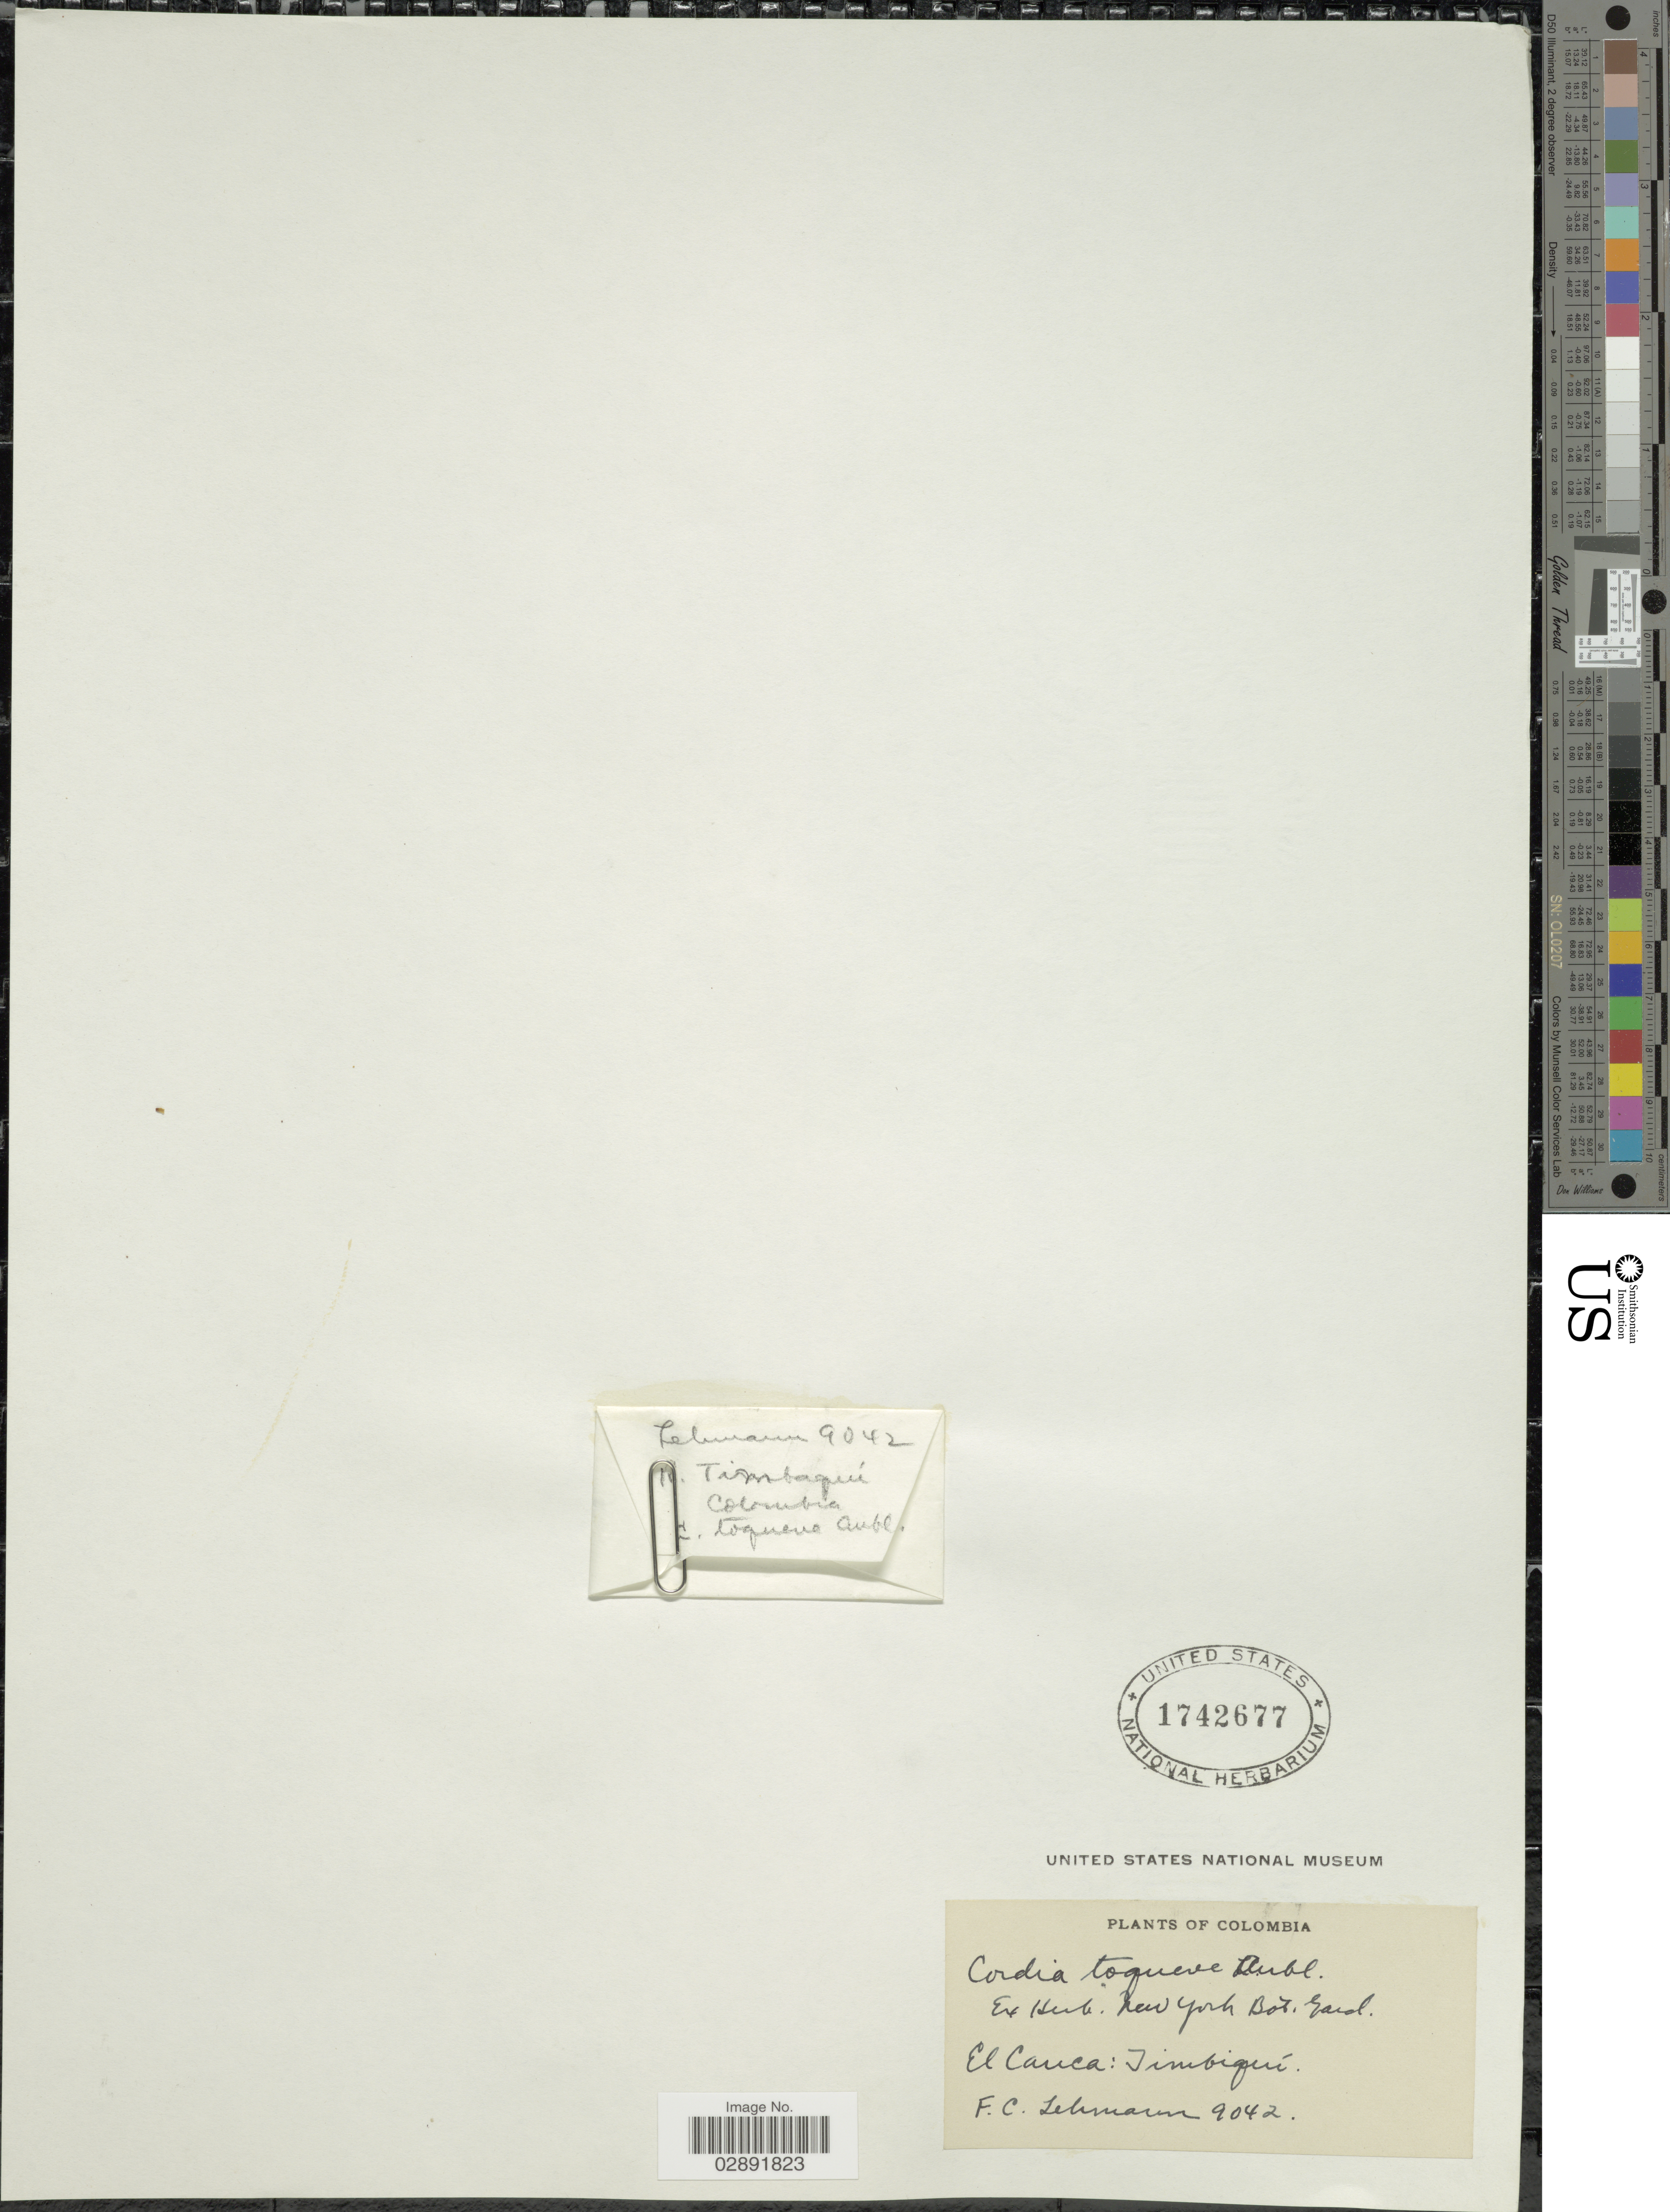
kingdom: Plantae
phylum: Tracheophyta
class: Magnoliopsida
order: Boraginales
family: Cordiaceae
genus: Cordia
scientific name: Cordia toqueve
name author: Aubl.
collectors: F. C. Lehmann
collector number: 9042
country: Colombia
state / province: Cauca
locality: Timbiquí.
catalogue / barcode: US 1742677